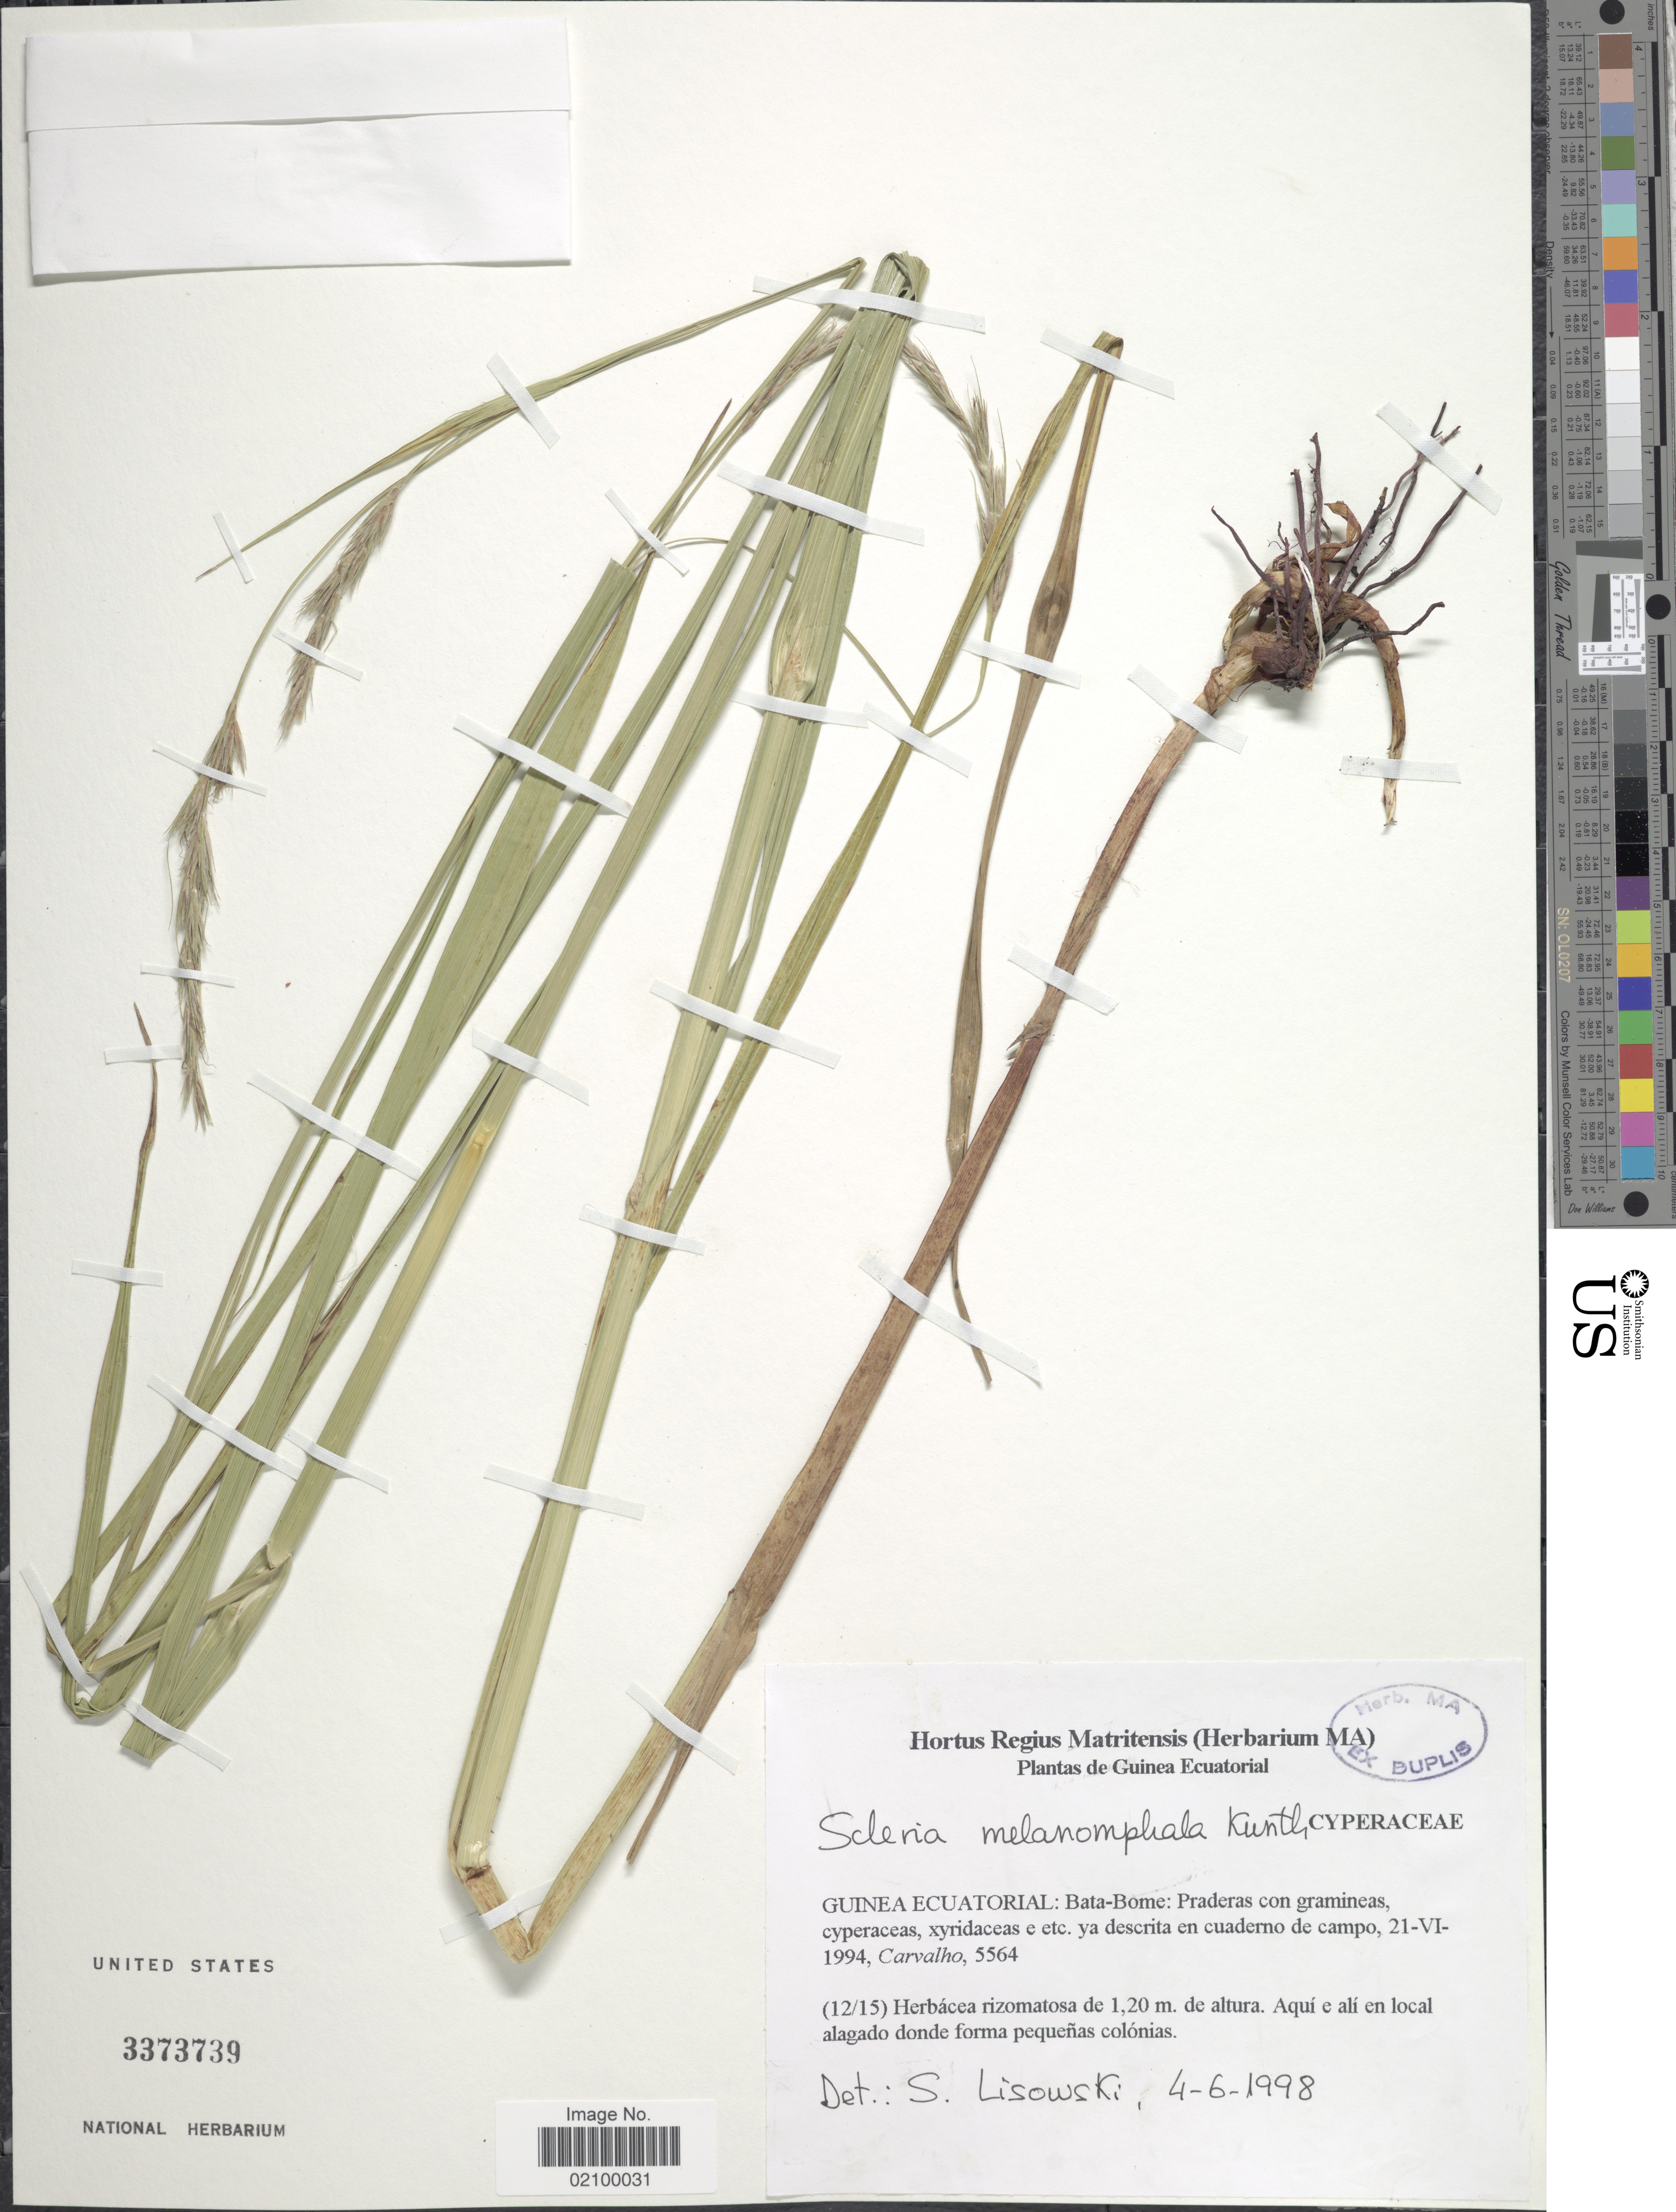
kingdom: Plantae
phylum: Tracheophyta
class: Liliopsida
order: Poales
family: Cyperaceae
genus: Scleria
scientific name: Scleria melanomphala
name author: Kunth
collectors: Carvalho, --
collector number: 5564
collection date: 1994-06-21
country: Equatorial Guinea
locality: Guinea Ecuatorial: Bata- Bome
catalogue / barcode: US 3372739